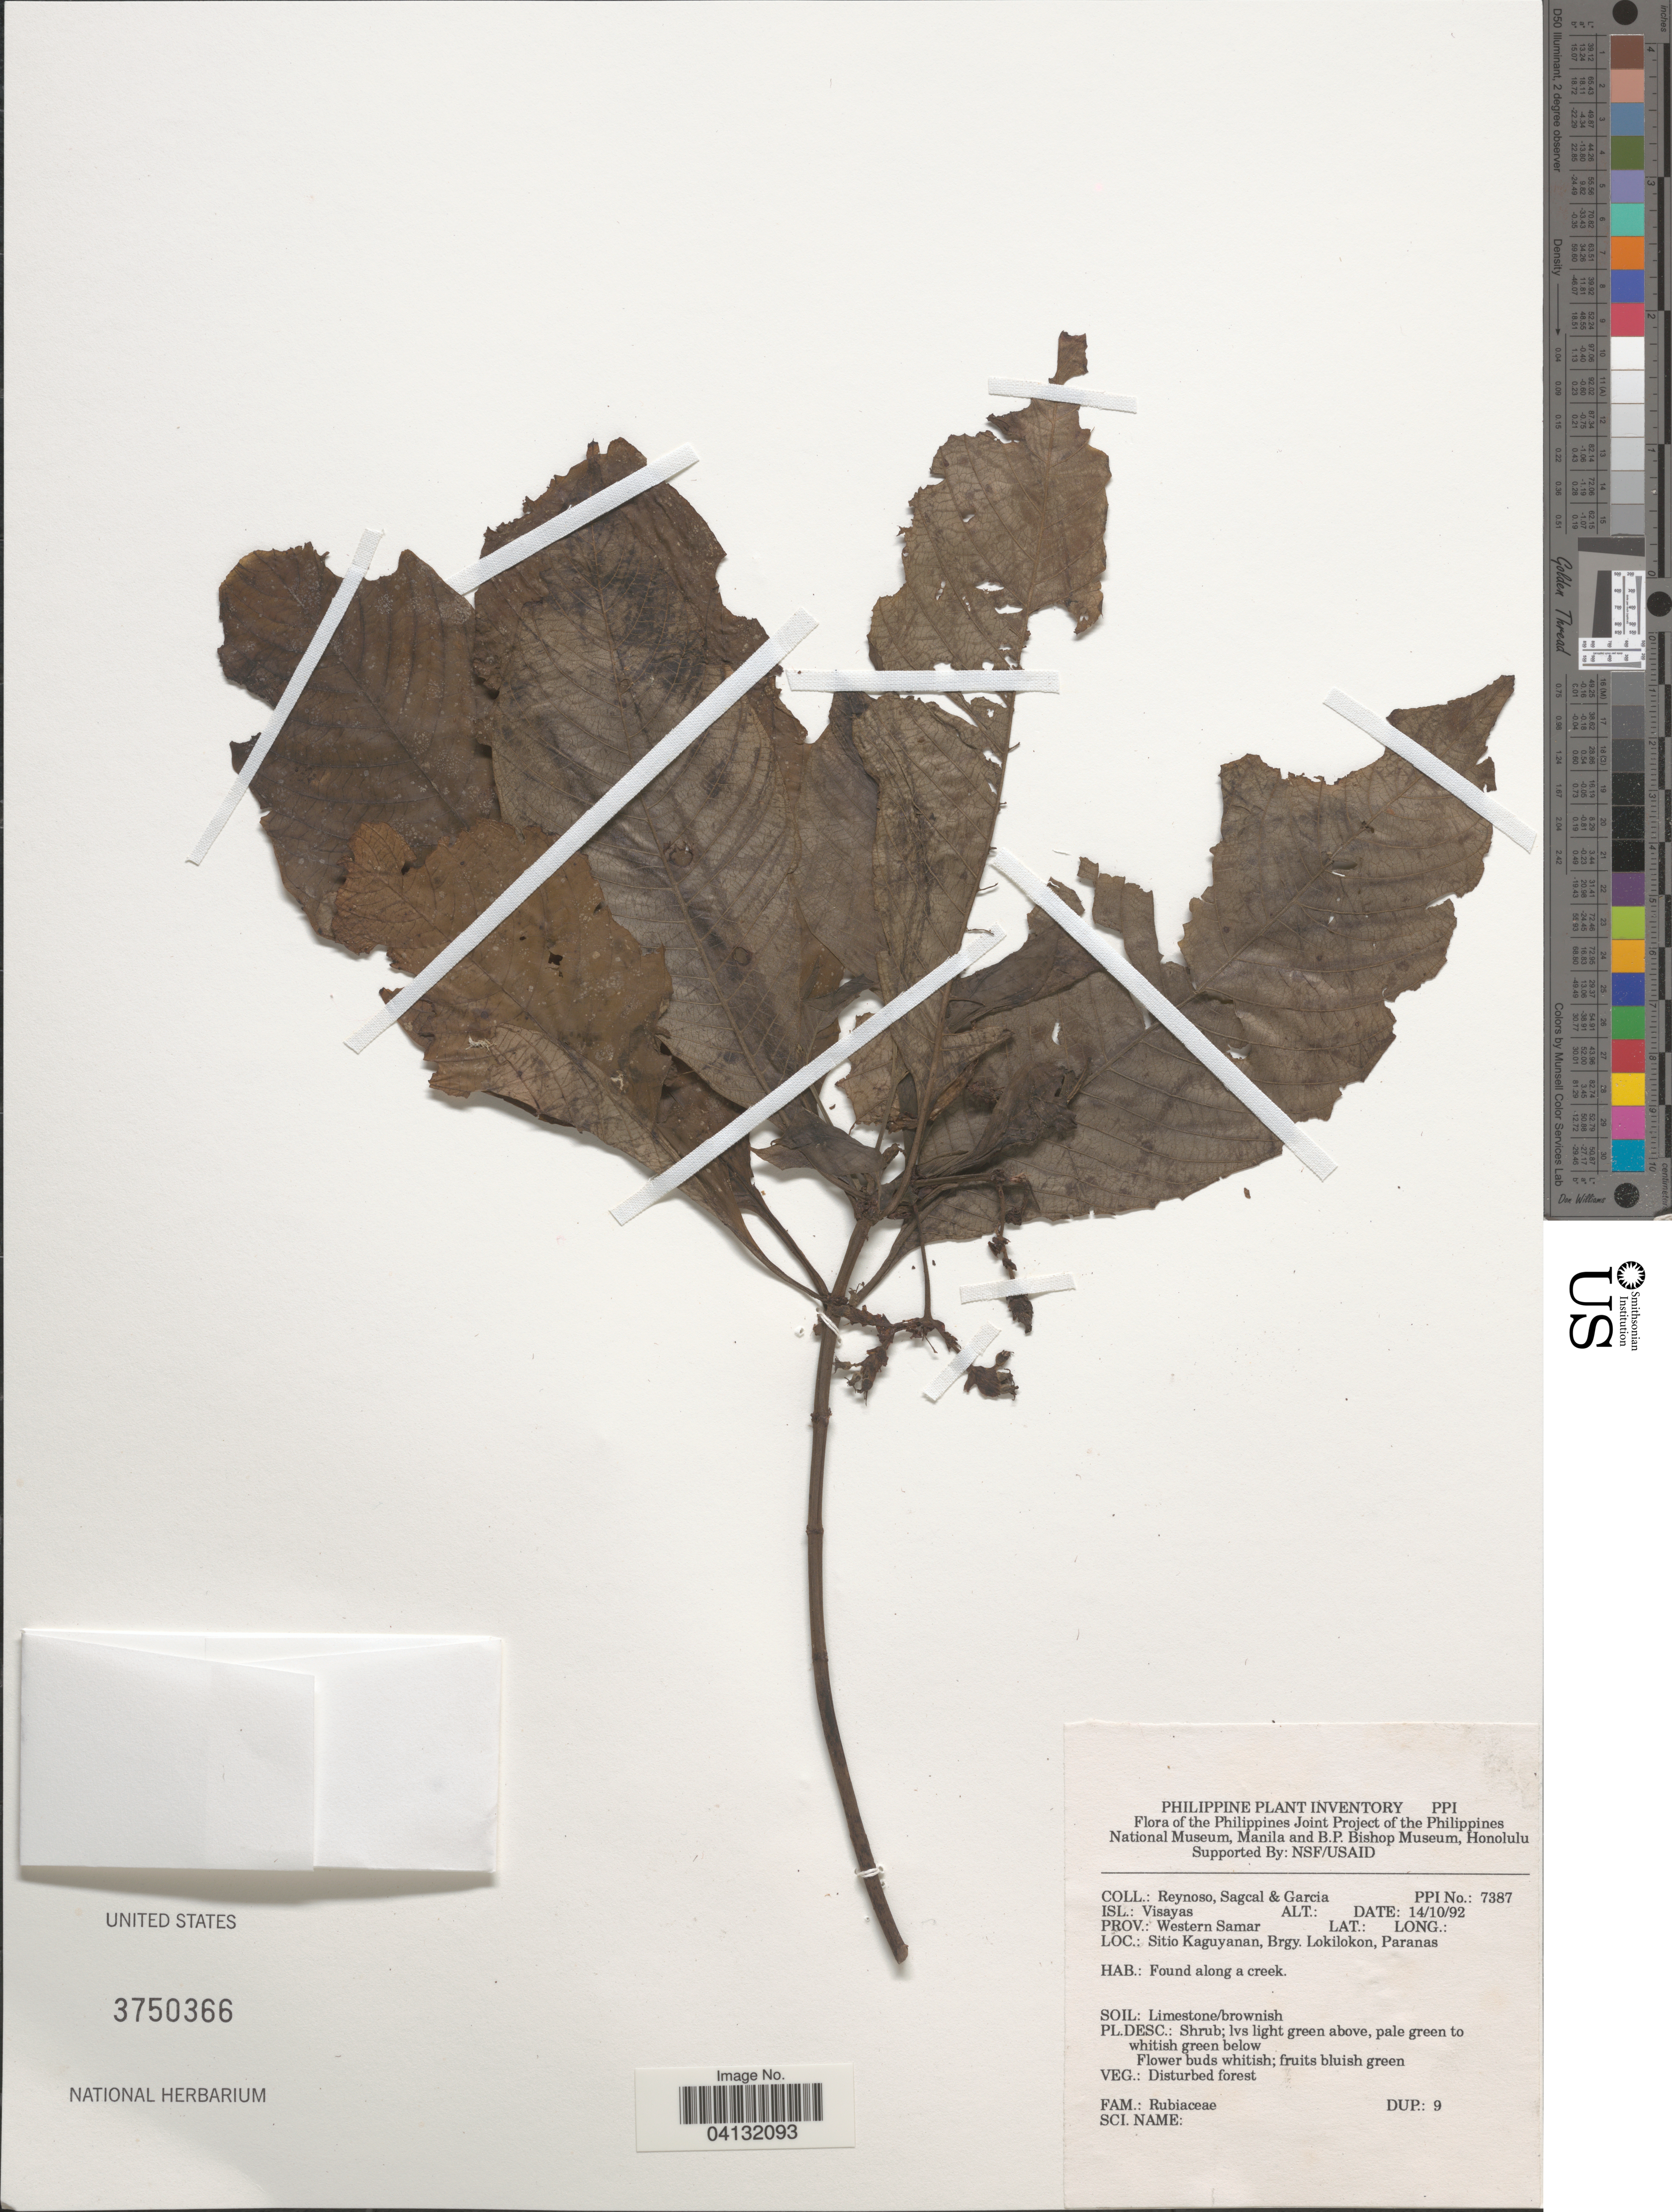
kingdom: Plantae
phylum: Tracheophyta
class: Magnoliopsida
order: Gentianales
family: Rubiaceae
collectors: E. Reynoso, E. Sagcal & H. Garcia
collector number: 7387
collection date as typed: Transcribed d/m/y: 14/10/92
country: Philippines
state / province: Eastern Visayas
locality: Isl.: Visayas. Prov.: Western Samar. Sitio Kapinyahan, Brgy. Lokilokon, Paranas.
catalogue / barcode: US 3750366